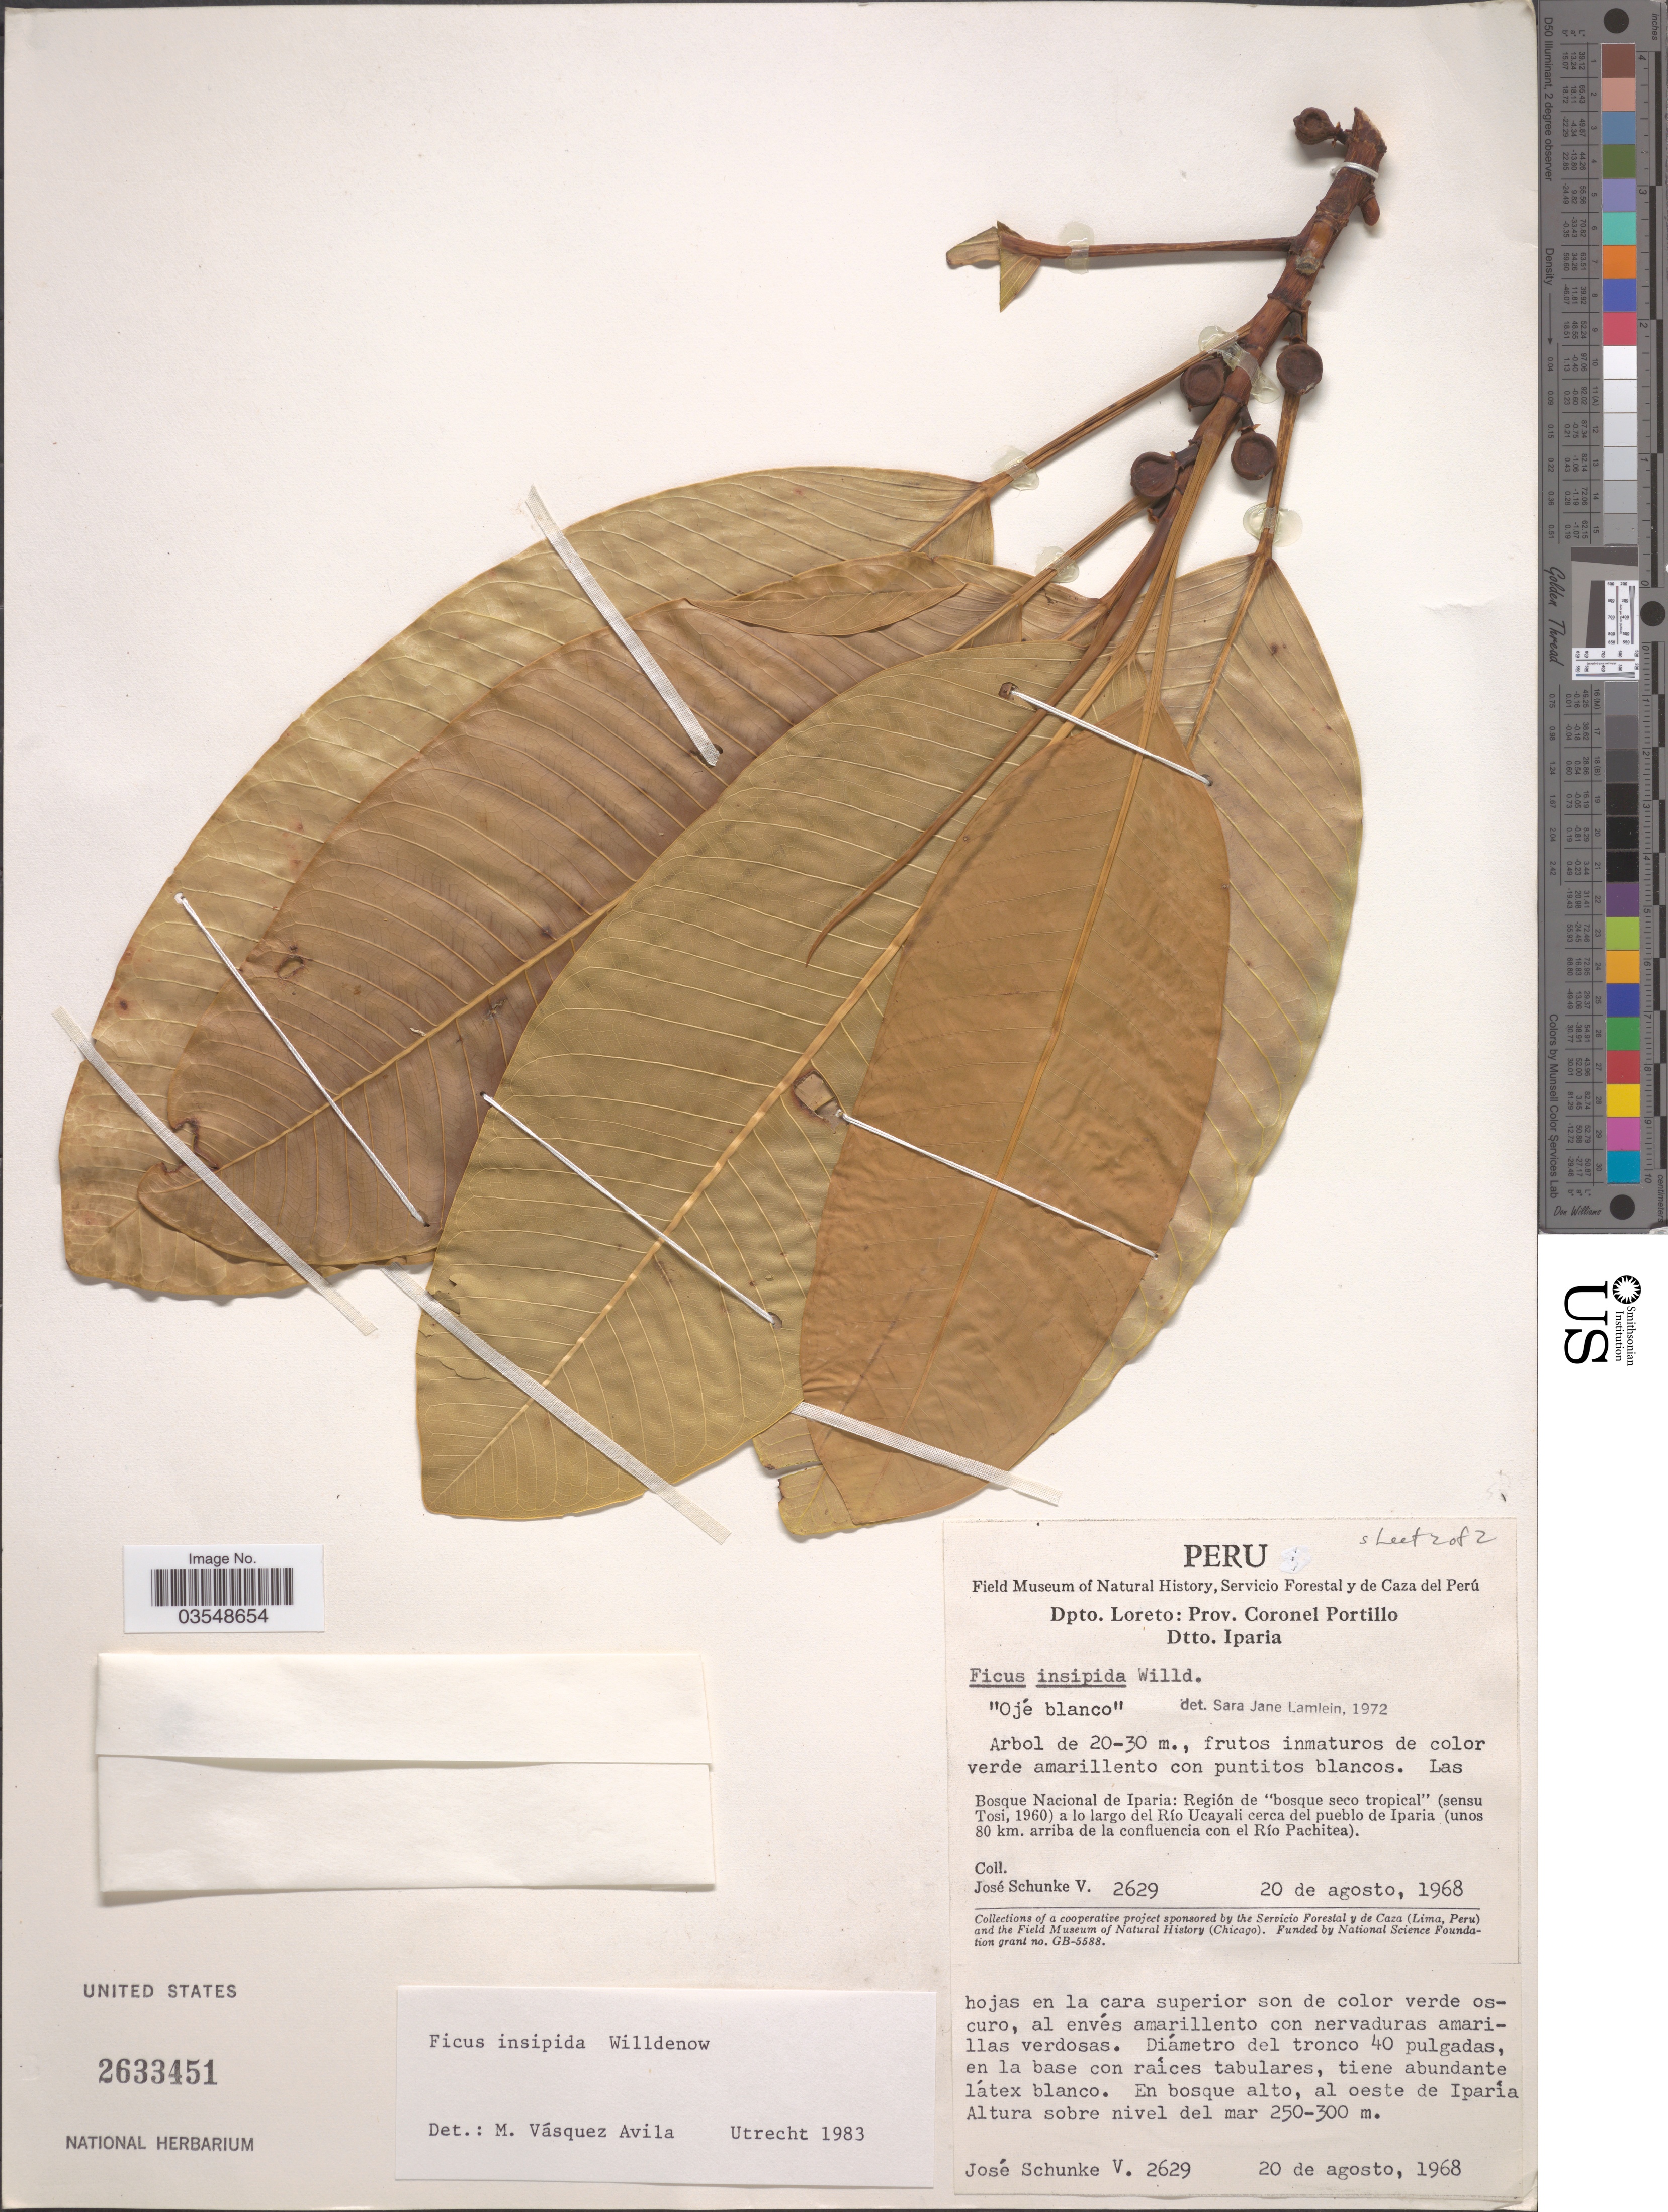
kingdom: Plantae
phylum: Tracheophyta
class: Magnoliopsida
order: Rosales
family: Moraceae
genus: Ficus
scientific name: Ficus insipida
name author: Willd.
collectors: J. Schunke Vigo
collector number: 2629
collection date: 1968-08-20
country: Peru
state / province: Loreto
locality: Dpto. Loreto: Prov. Coronel Portillo Dtto. Iparia. Bosque Nacional de Iparia: Región de "bosque seco tropical" (sensu Tosi, 1960) a lo largo del Río Ucayali cerca del pueblo de Iparia (unos 80km. arriba de la confluencia con el Río Pachitea). En bosque alto, al oeste de Iparia.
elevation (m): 250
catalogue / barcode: US 2633451